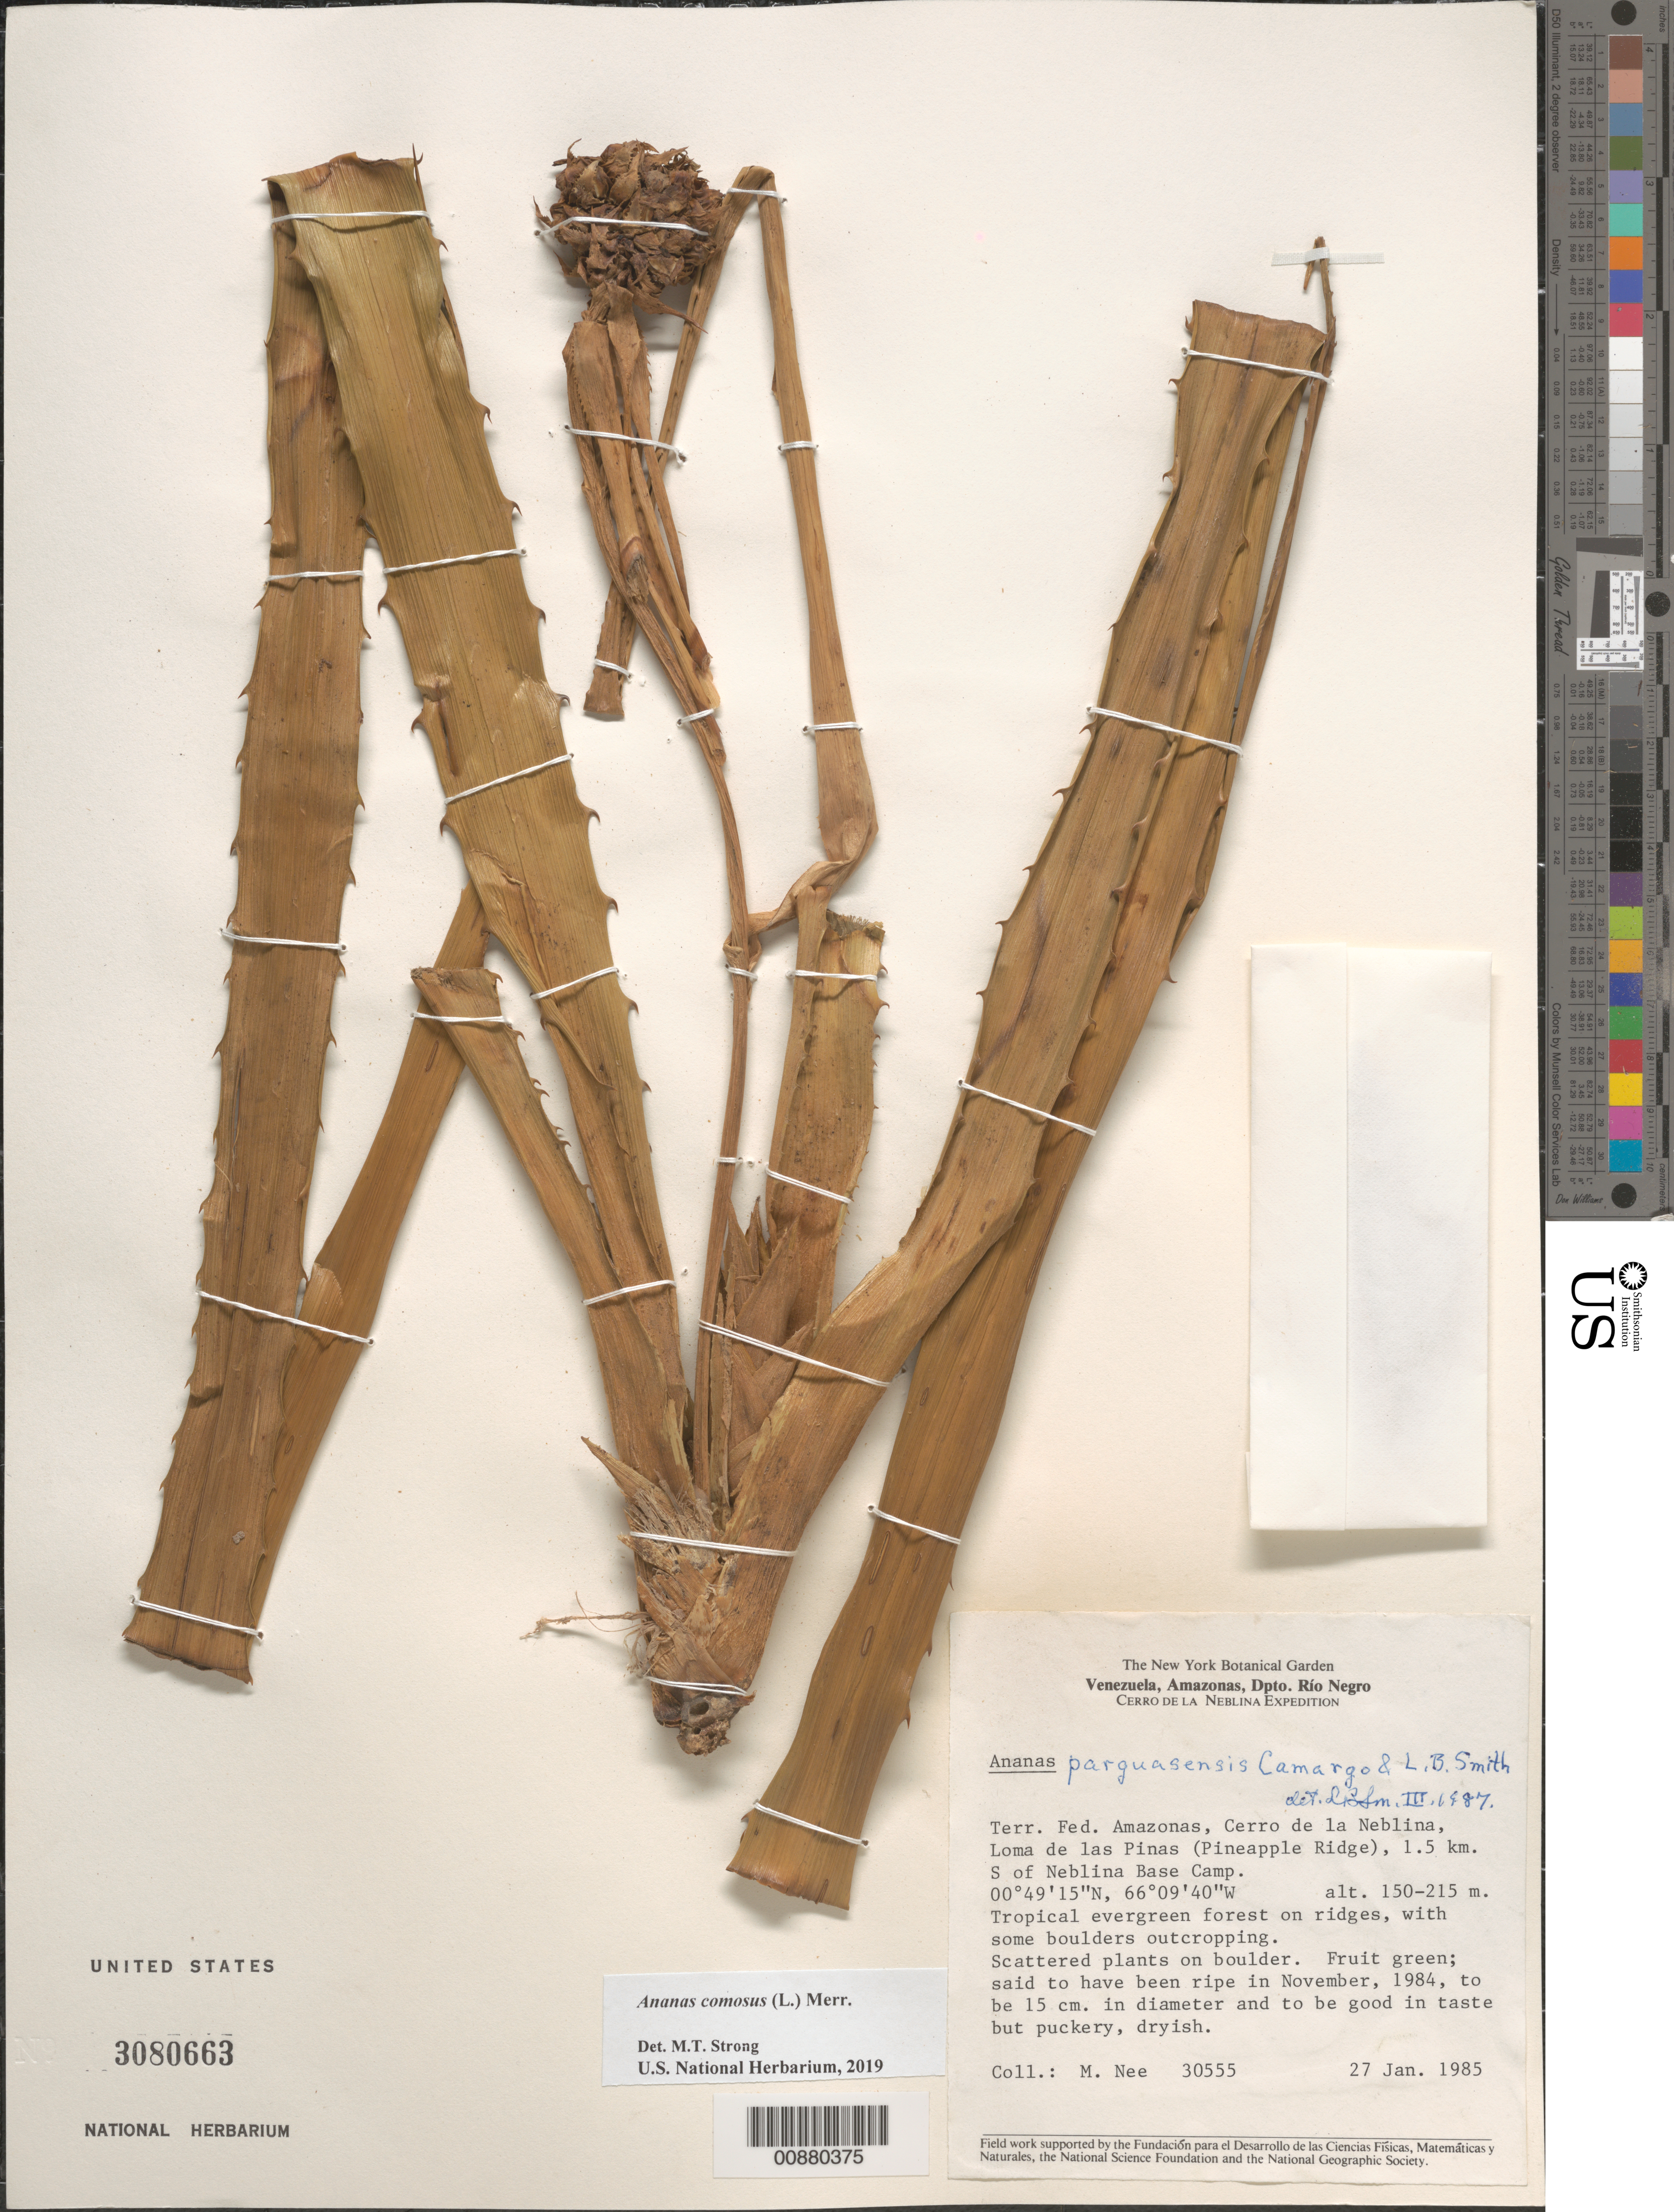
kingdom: Plantae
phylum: Tracheophyta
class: Liliopsida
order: Poales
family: Bromeliaceae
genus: Ananas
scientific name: Ananas comosus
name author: (L.) Merr.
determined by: Strong, Mark T., (BOT), Smithsonian Institution - National Museum of Natural History (UNITED STATES)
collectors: M. Nee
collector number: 30555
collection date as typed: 27-Jan-85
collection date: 1985-01-27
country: Venezuela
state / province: Amazonas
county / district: Río Negro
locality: Cerro de la Neblina, Loma de las Pinas (Pineapple Ridge), 1.5 km S of Neblina Base Camp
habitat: Tropical evergreen forest on ridges, with some boulders outcropping; scattered plants on boulder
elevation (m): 150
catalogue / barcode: US 3080663